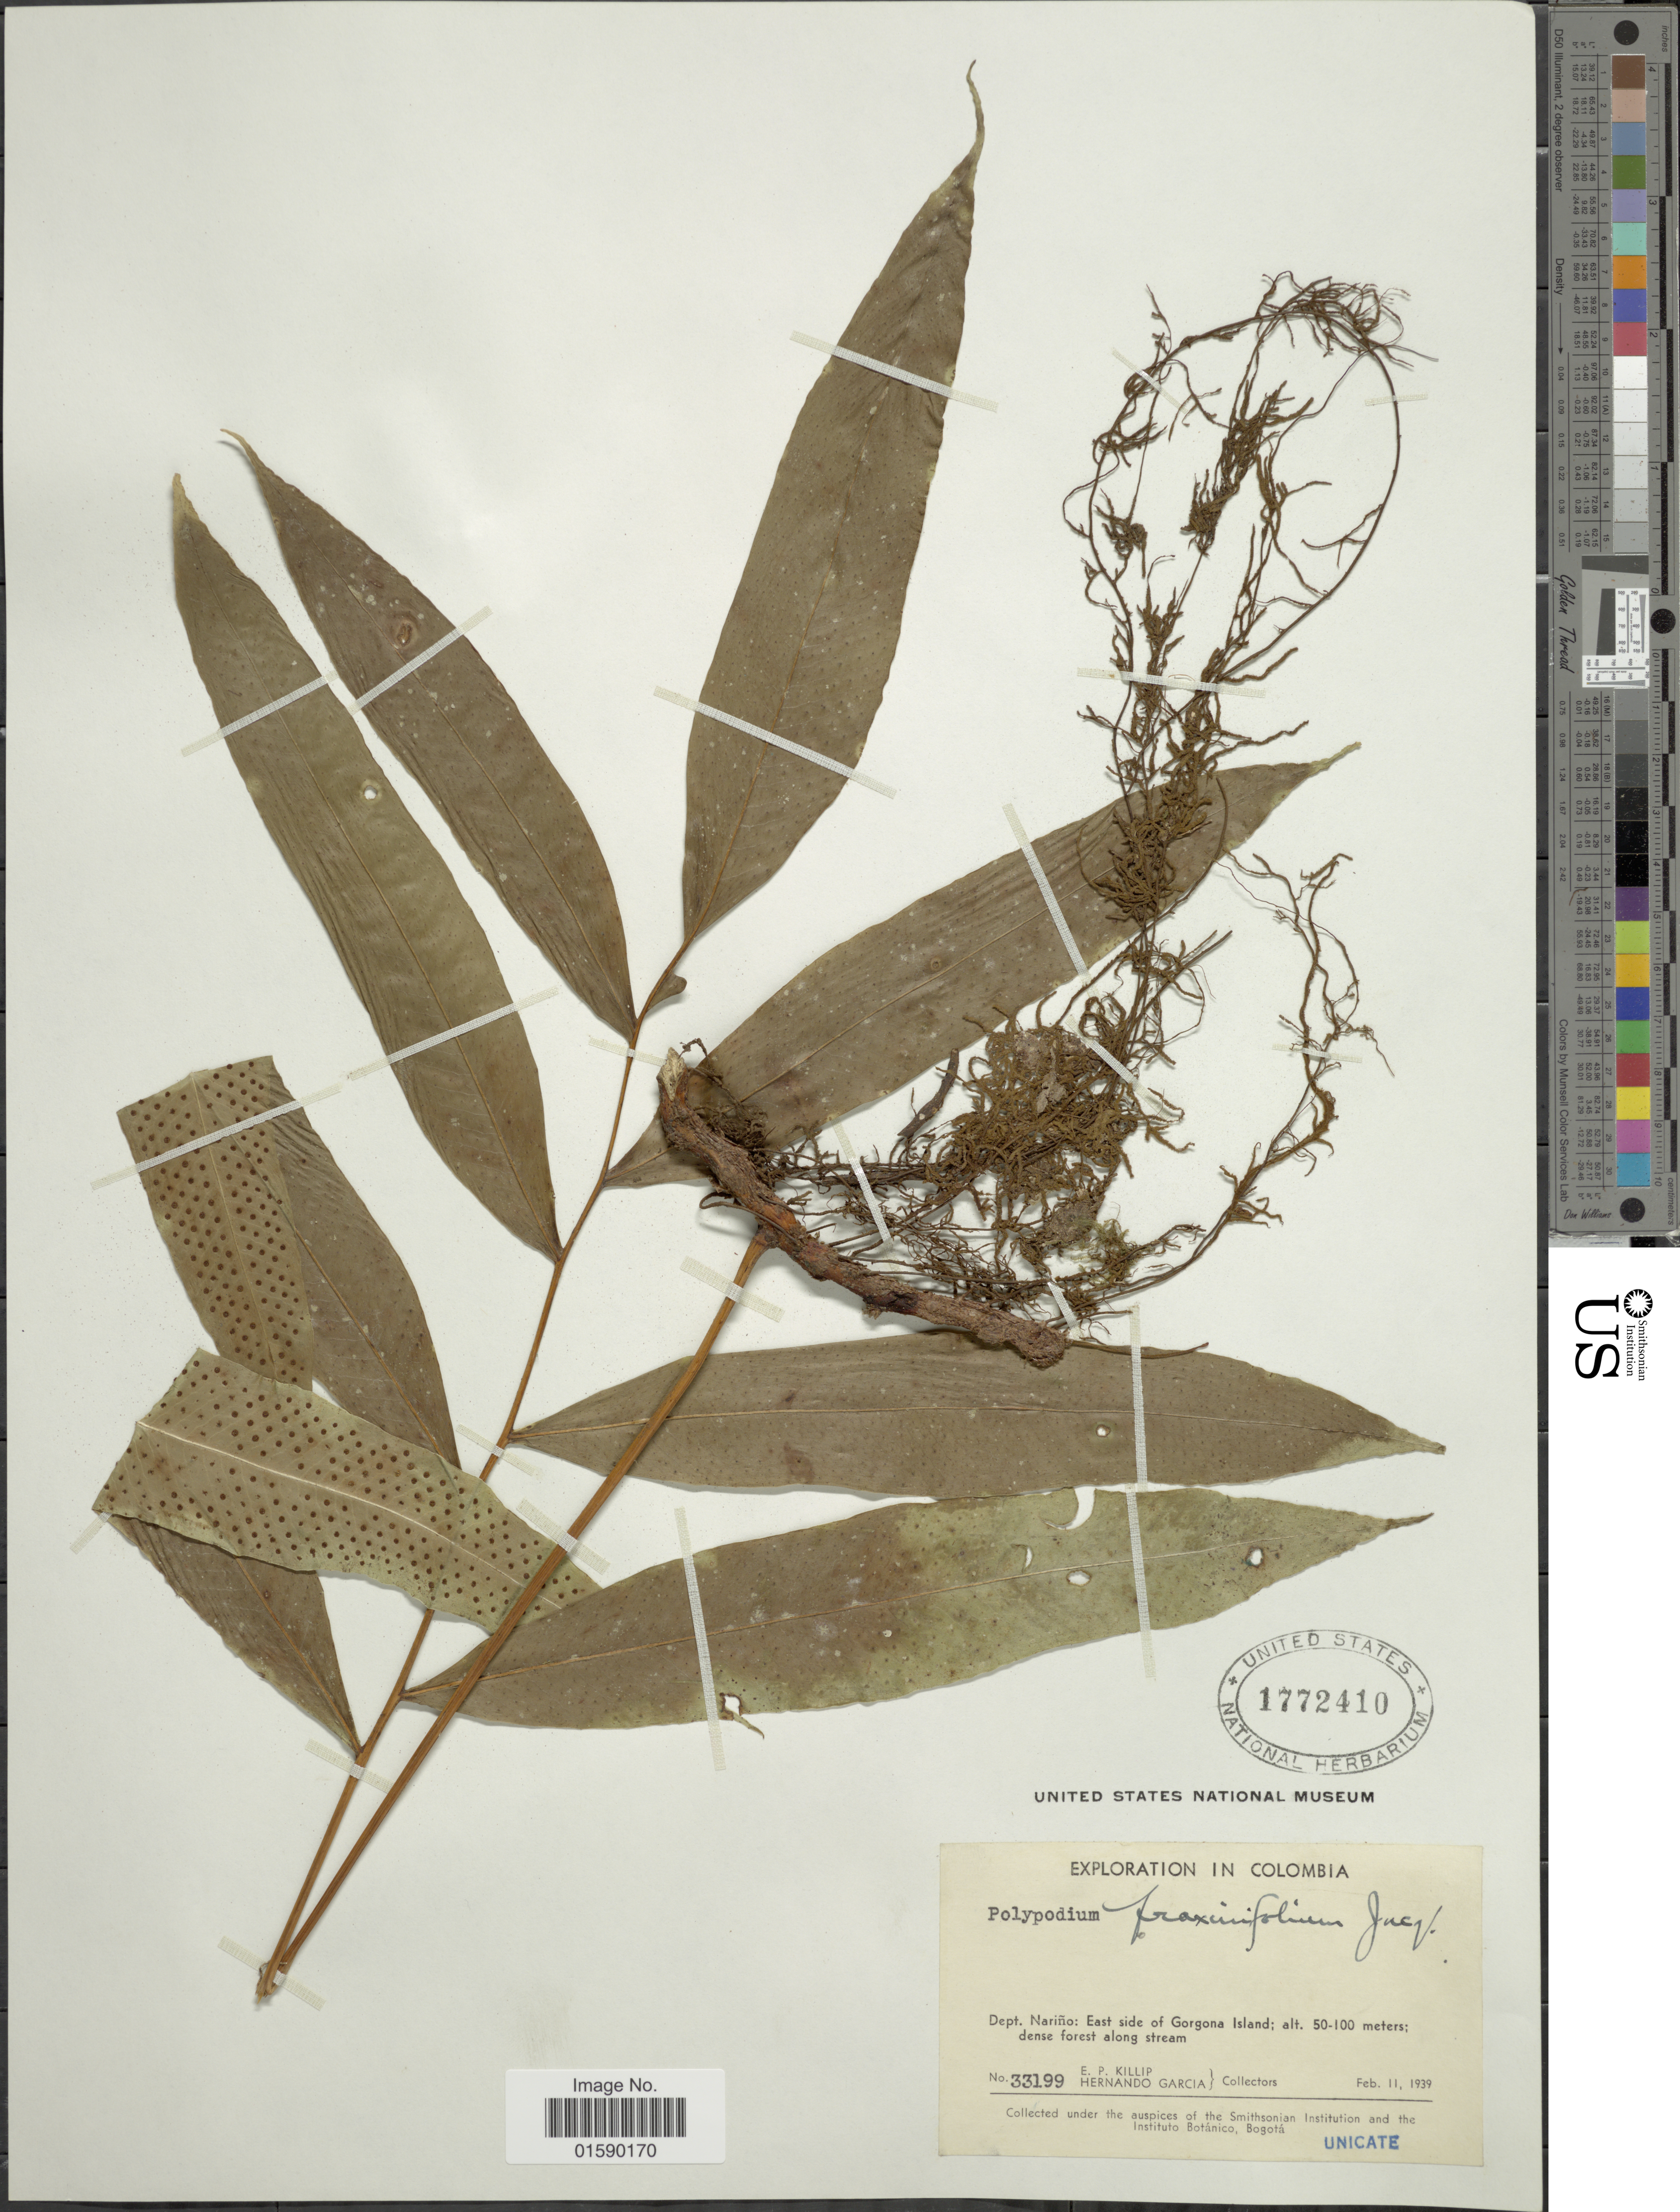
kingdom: Plantae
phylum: Tracheophyta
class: Polypodiopsida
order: Polypodiales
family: Polypodiaceae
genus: Aglaomorpha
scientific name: Aglaomorpha heraclea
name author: (Kunze) Copel.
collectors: E. P. Killip & H. Garcia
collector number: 33199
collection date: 1939-02-11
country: Colombia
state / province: Nariño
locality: Colombia. Dept. Narino: East side of Gorgona Island.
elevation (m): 50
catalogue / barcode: US 1772410